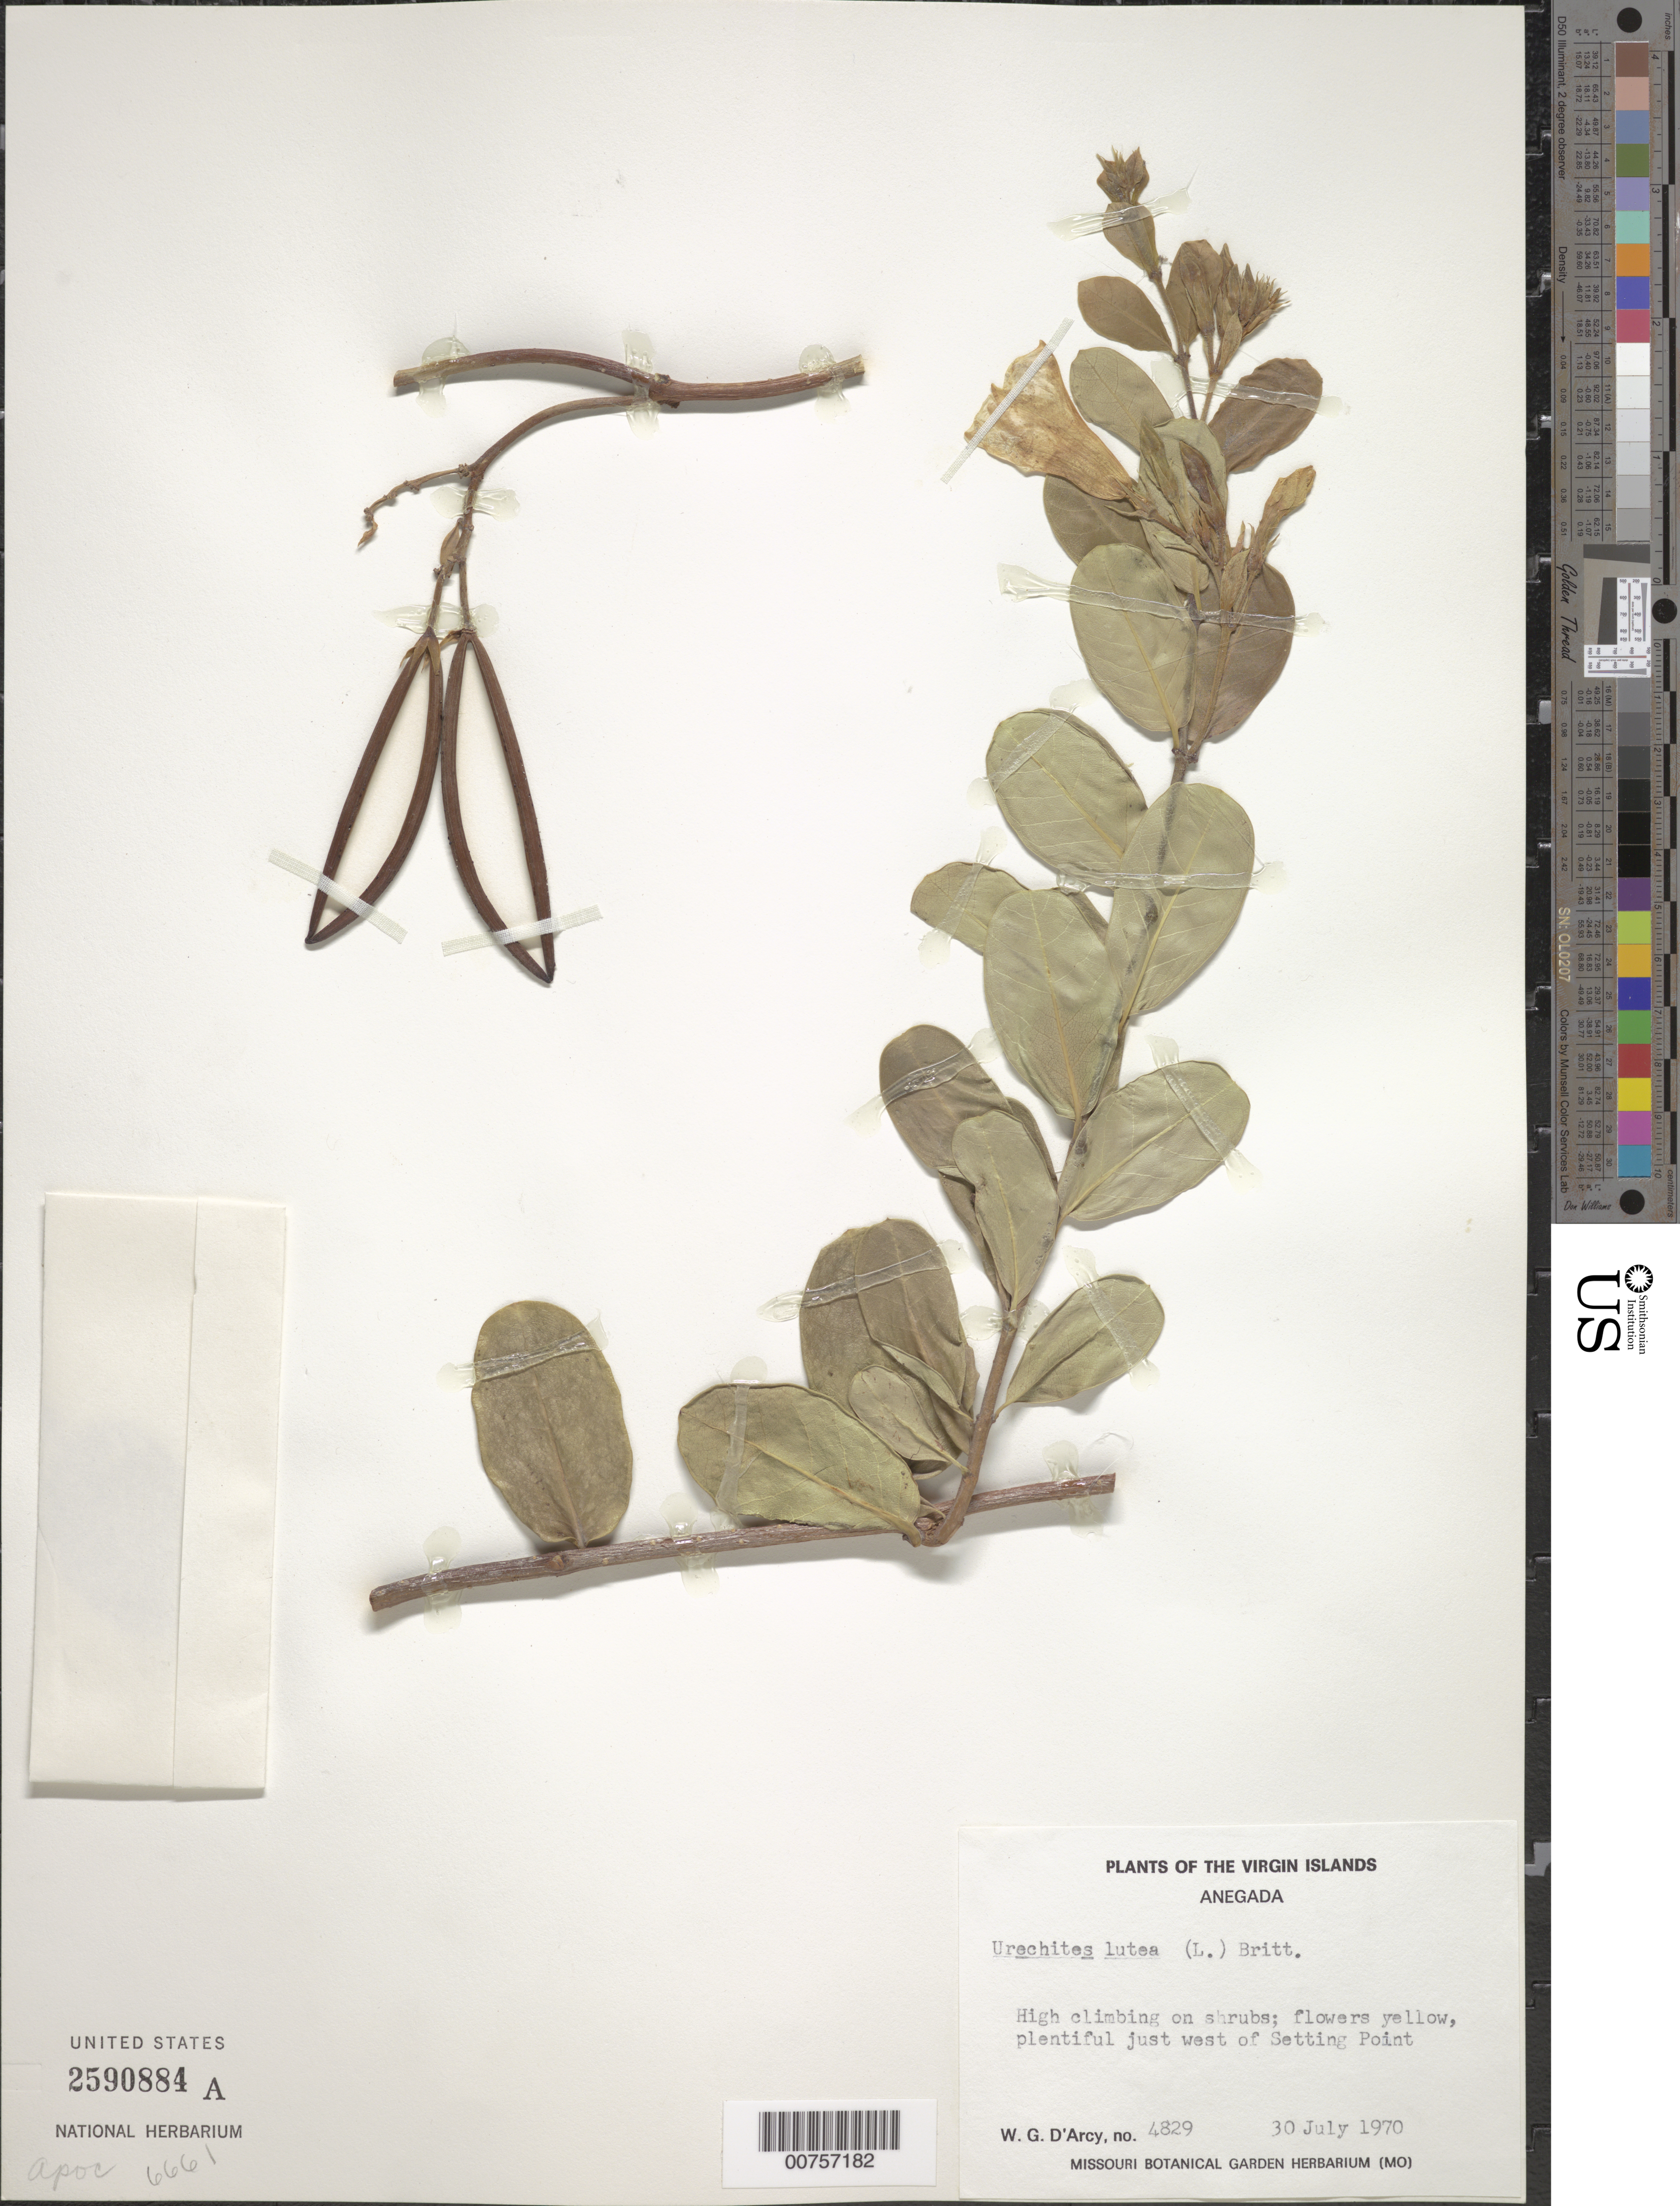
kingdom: Plantae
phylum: Tracheophyta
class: Magnoliopsida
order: Gentianales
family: Apocynaceae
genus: Pentalinon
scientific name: Pentalinon luteum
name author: (L.) B.F. Hansen & Wunderlin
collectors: W. G. D'Arcy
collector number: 4829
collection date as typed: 30 Jul 1970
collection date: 1970-07-30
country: British Virgin Islands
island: Anegada I.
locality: Just W of Setting Point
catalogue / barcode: US 2590884A